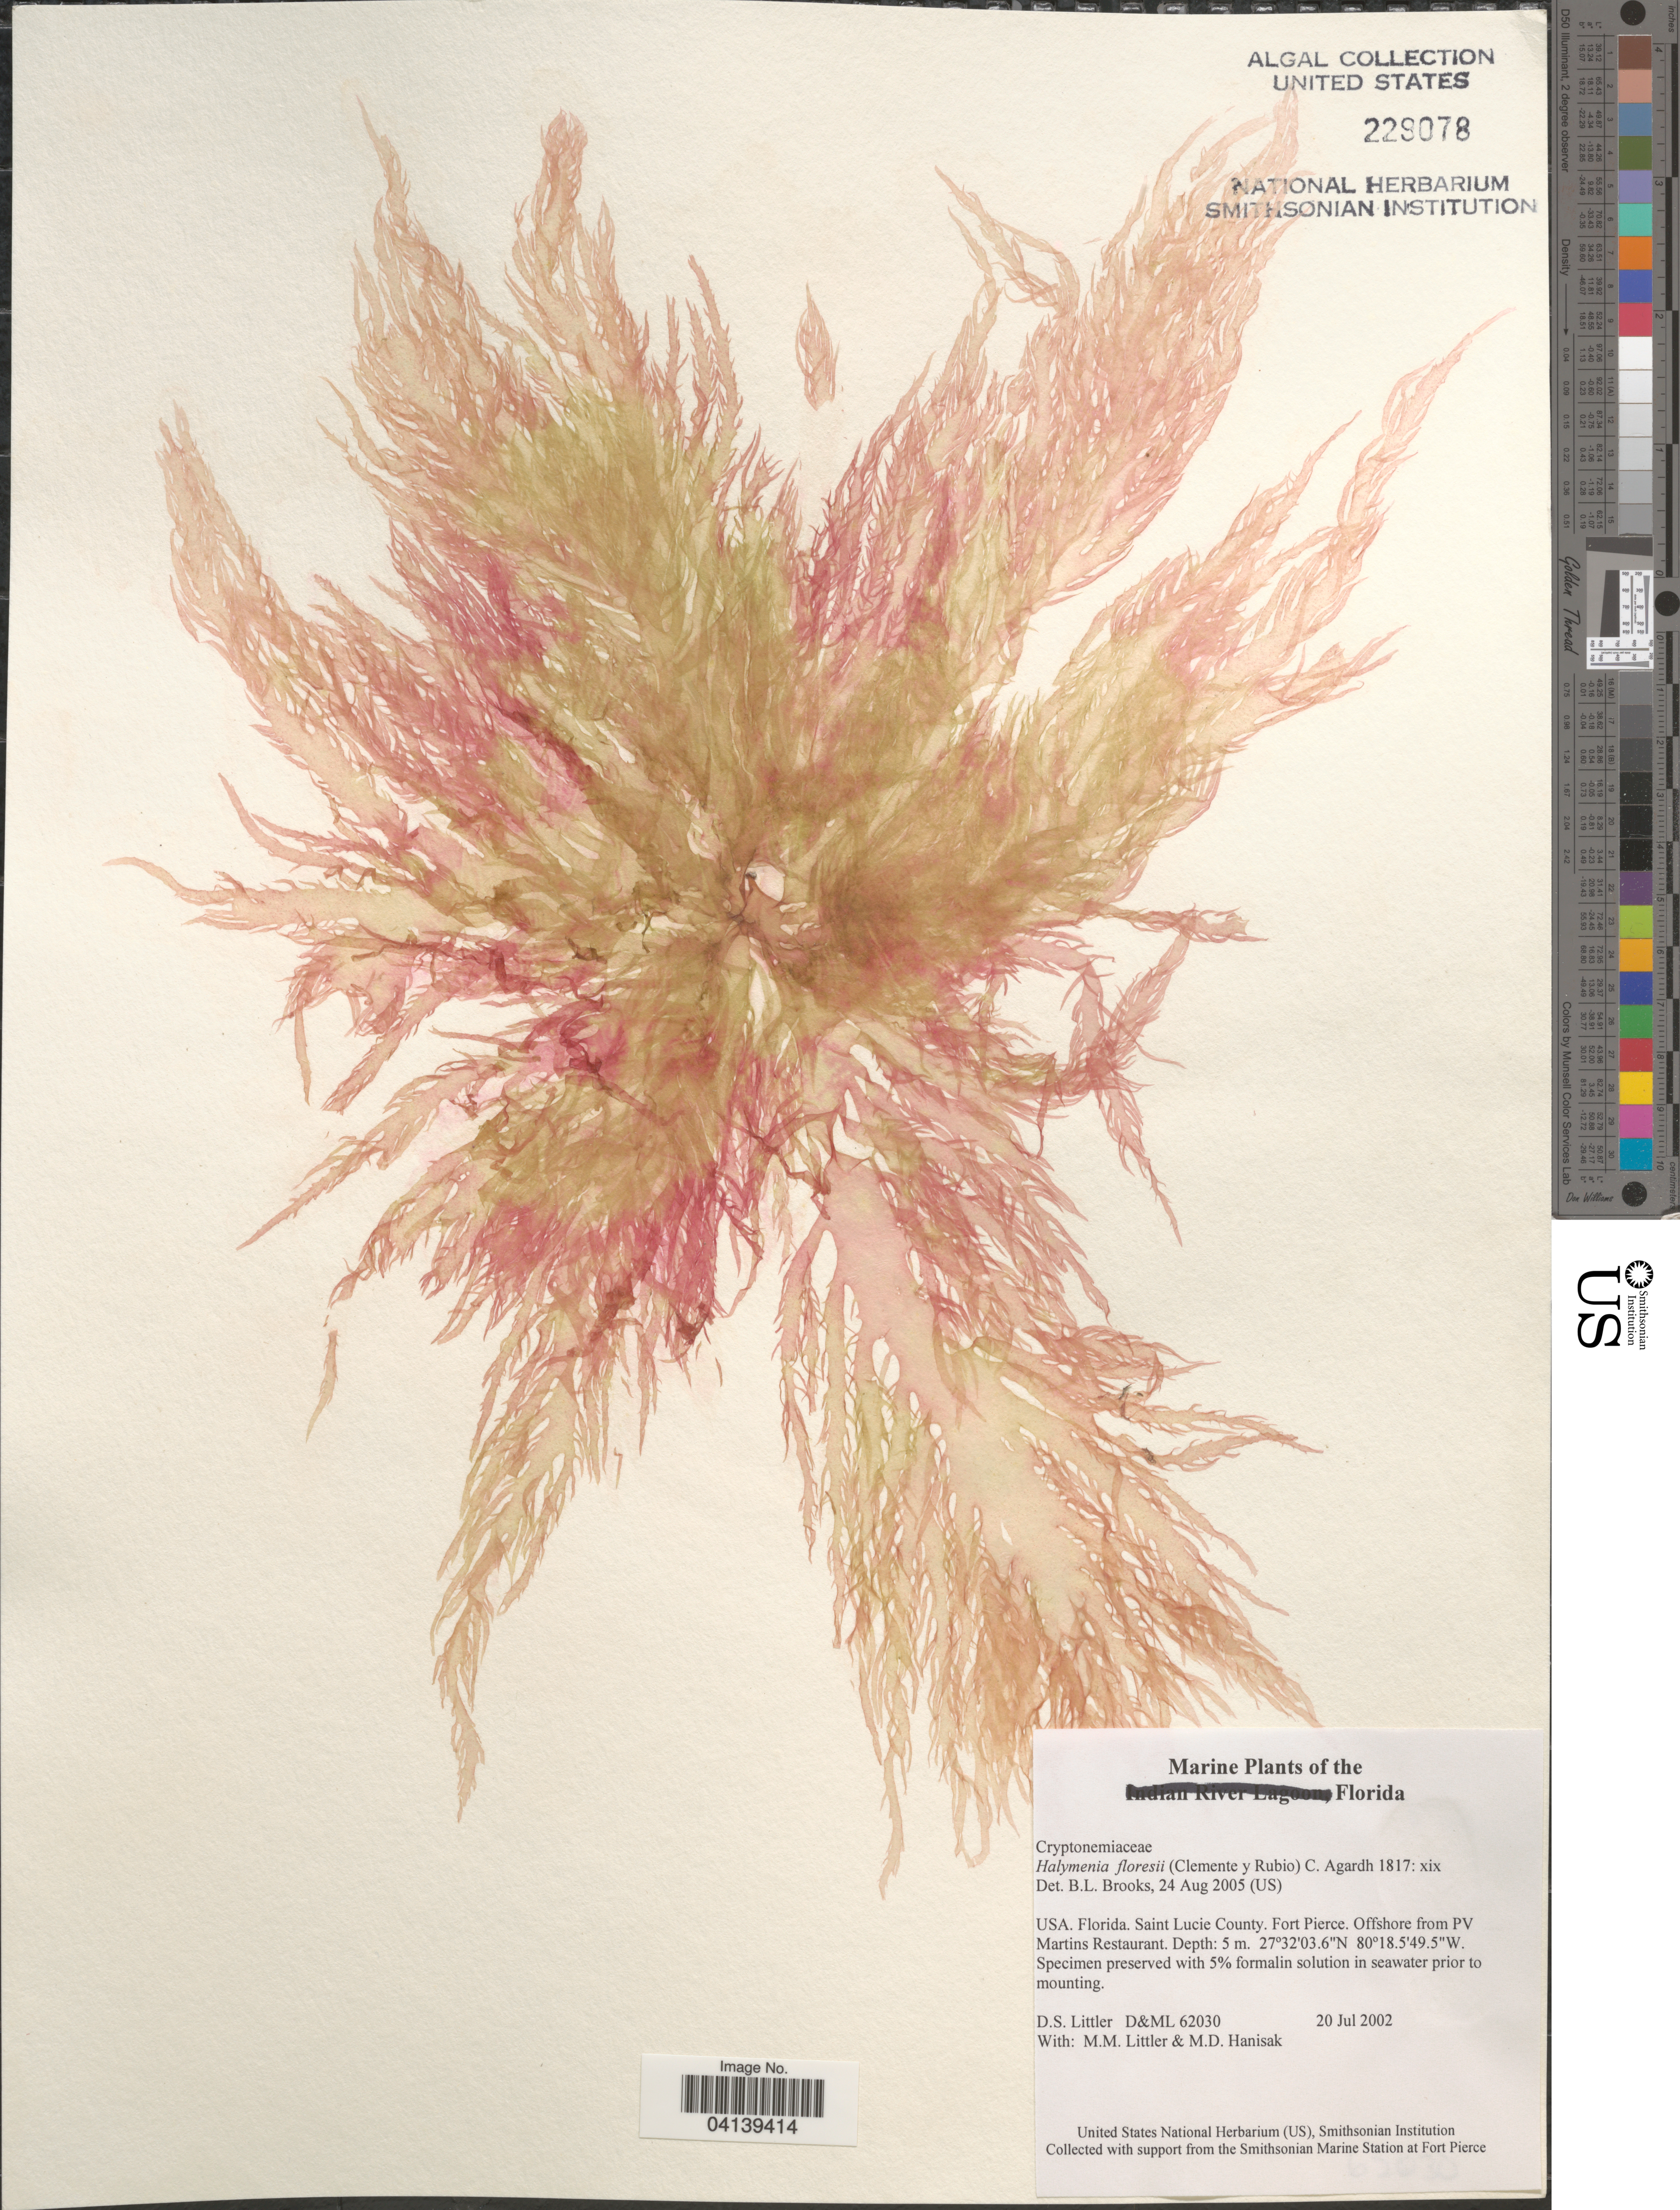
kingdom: Plantae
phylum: Rhodophyta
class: Florideophyceae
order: Halymeniales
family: Halymeniaceae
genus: Halymenia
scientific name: Halymenia floresii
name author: (Clemente) C. Agardh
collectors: D. S. Littler & M. Hanisak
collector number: D&ML62030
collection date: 2002-07-20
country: United States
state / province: Florida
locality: Saint Lucie County. Fort Pierce. Offshore from PV Martins Restaurant.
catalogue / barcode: US 229078